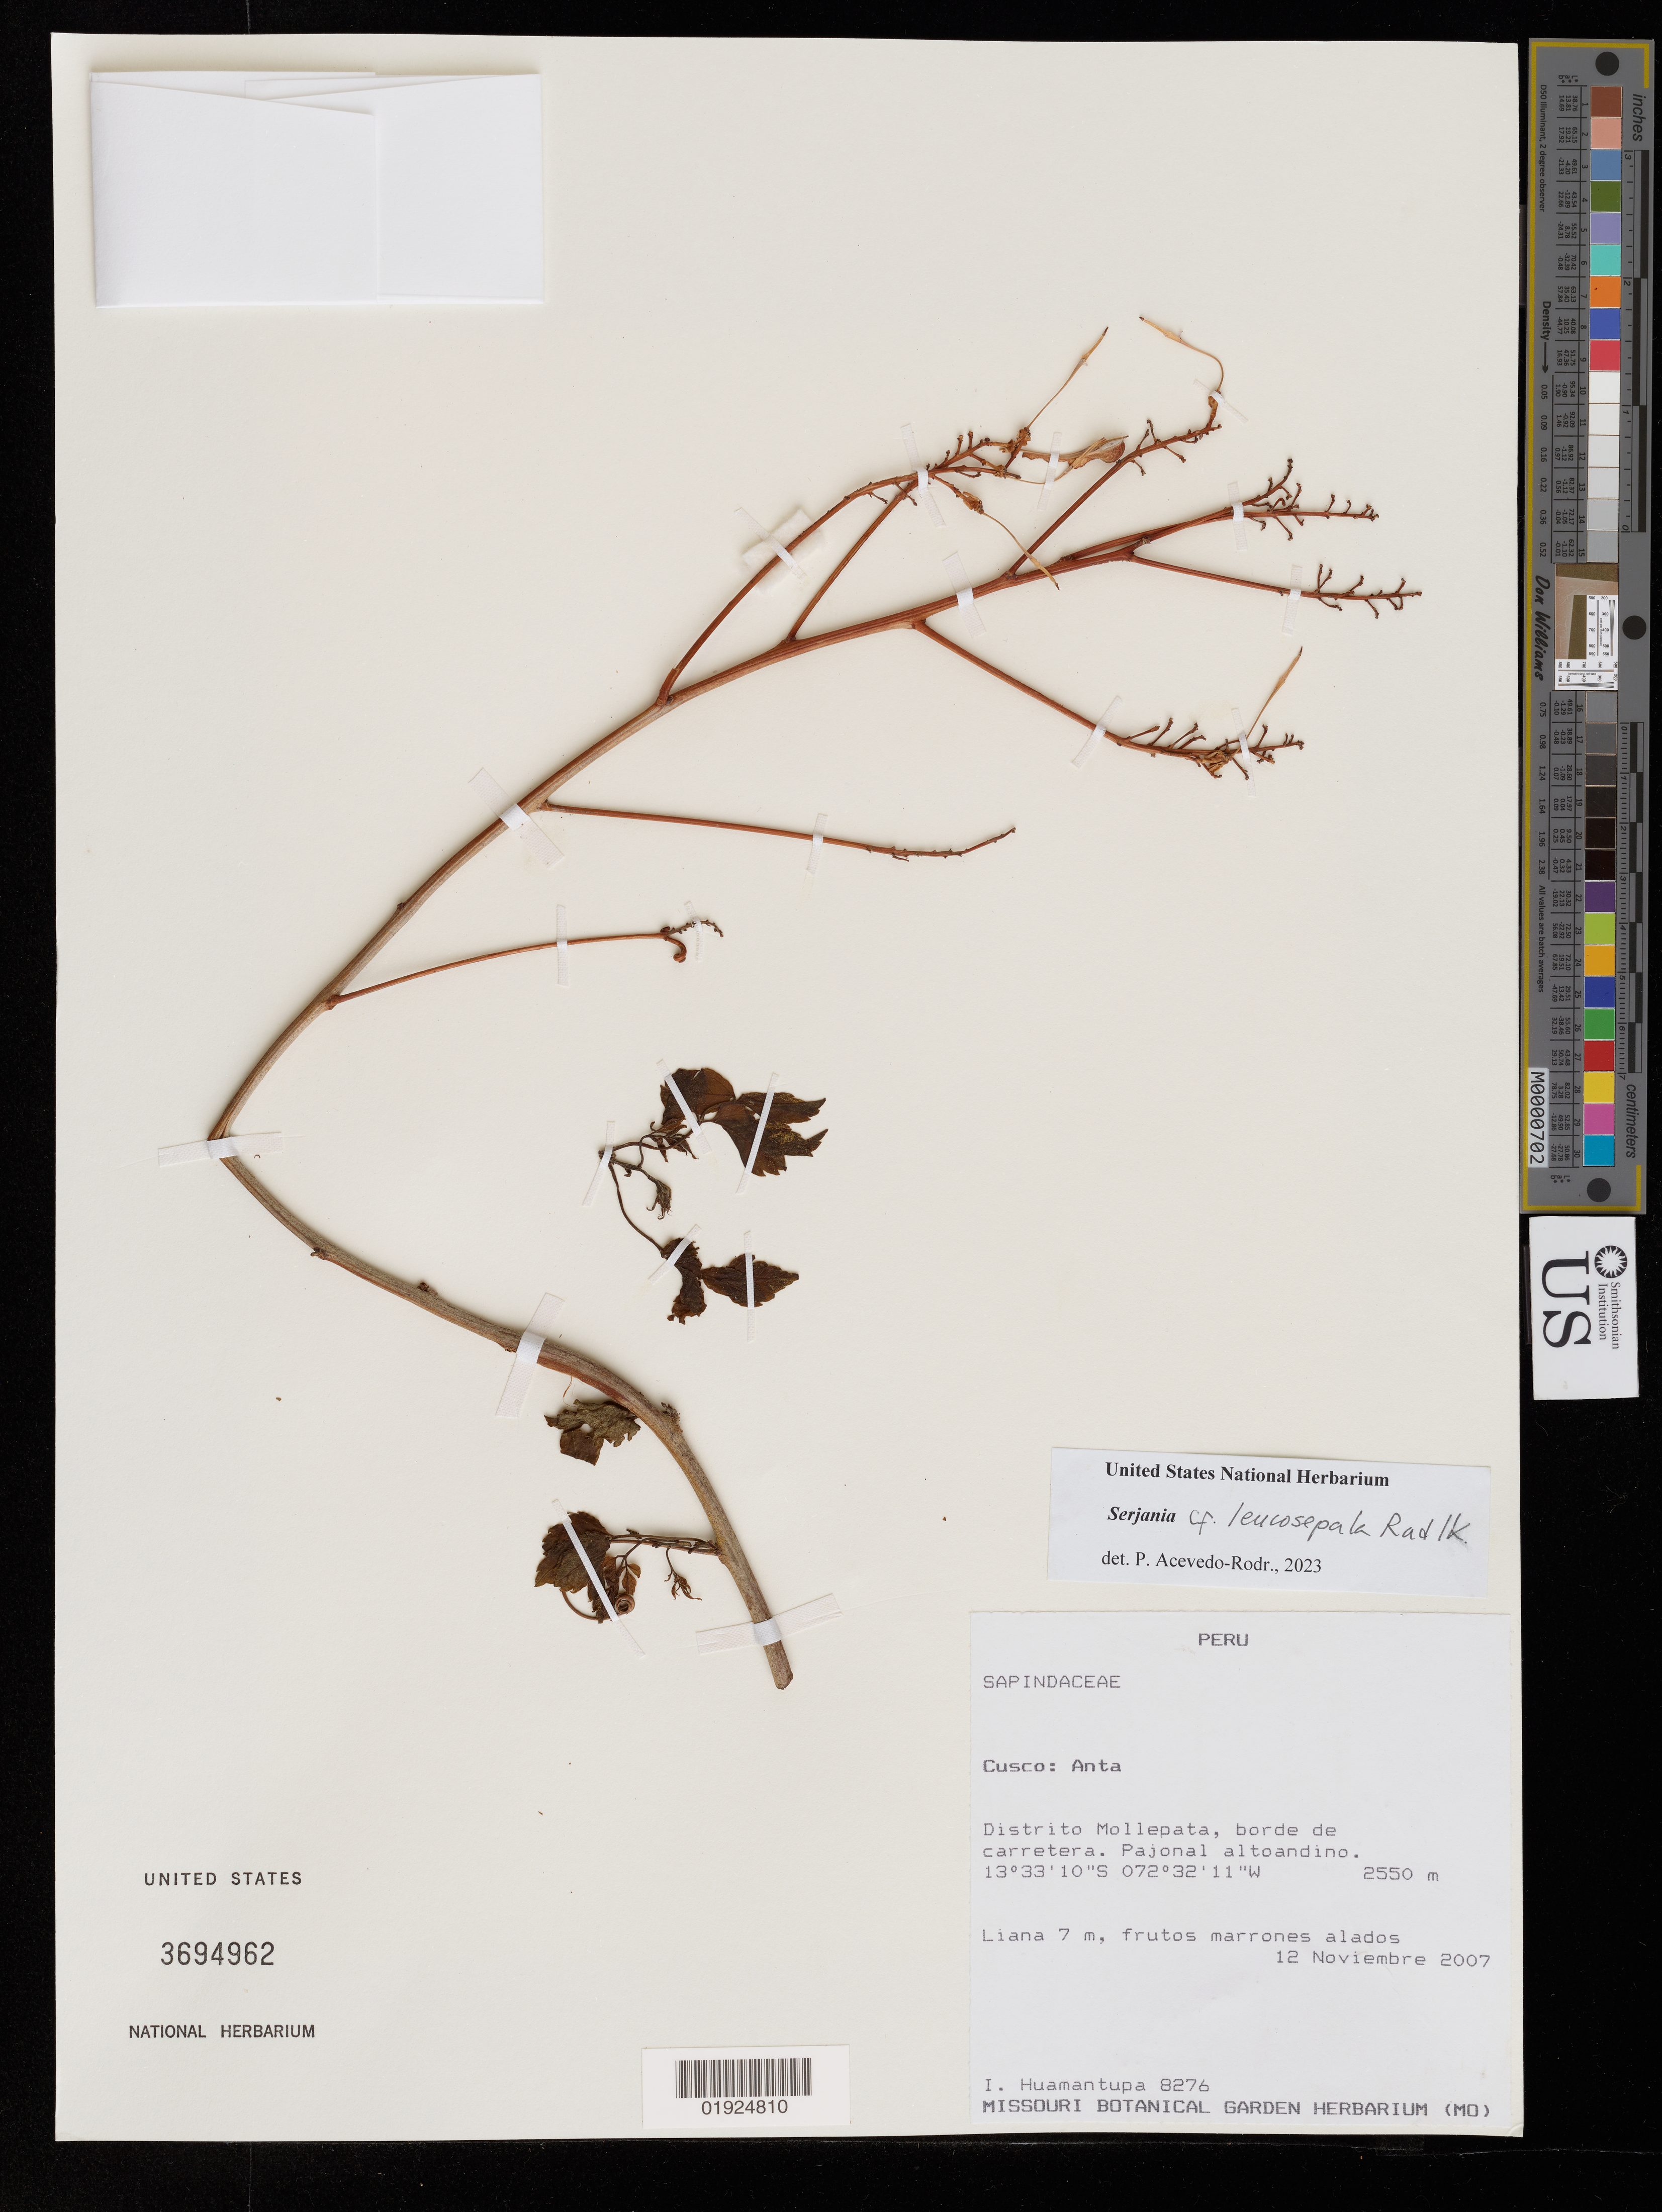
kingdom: Plantae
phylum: Tracheophyta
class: Magnoliopsida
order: Sapindales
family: Sapindaceae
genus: Serjania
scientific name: Serjania leucosepala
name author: Radlk.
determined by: Acevedo-Rodriguez, P., (US), Smithsonian Institution - National Museum of Natural History (UNITED STATES)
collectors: I. Huamantupa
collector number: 8276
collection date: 2007-11-12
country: Peru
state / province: Cusco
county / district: Anta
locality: Distrito Mollepata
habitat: Borde de carretera. Pajonal altoandino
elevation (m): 2550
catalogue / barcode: US 3694962